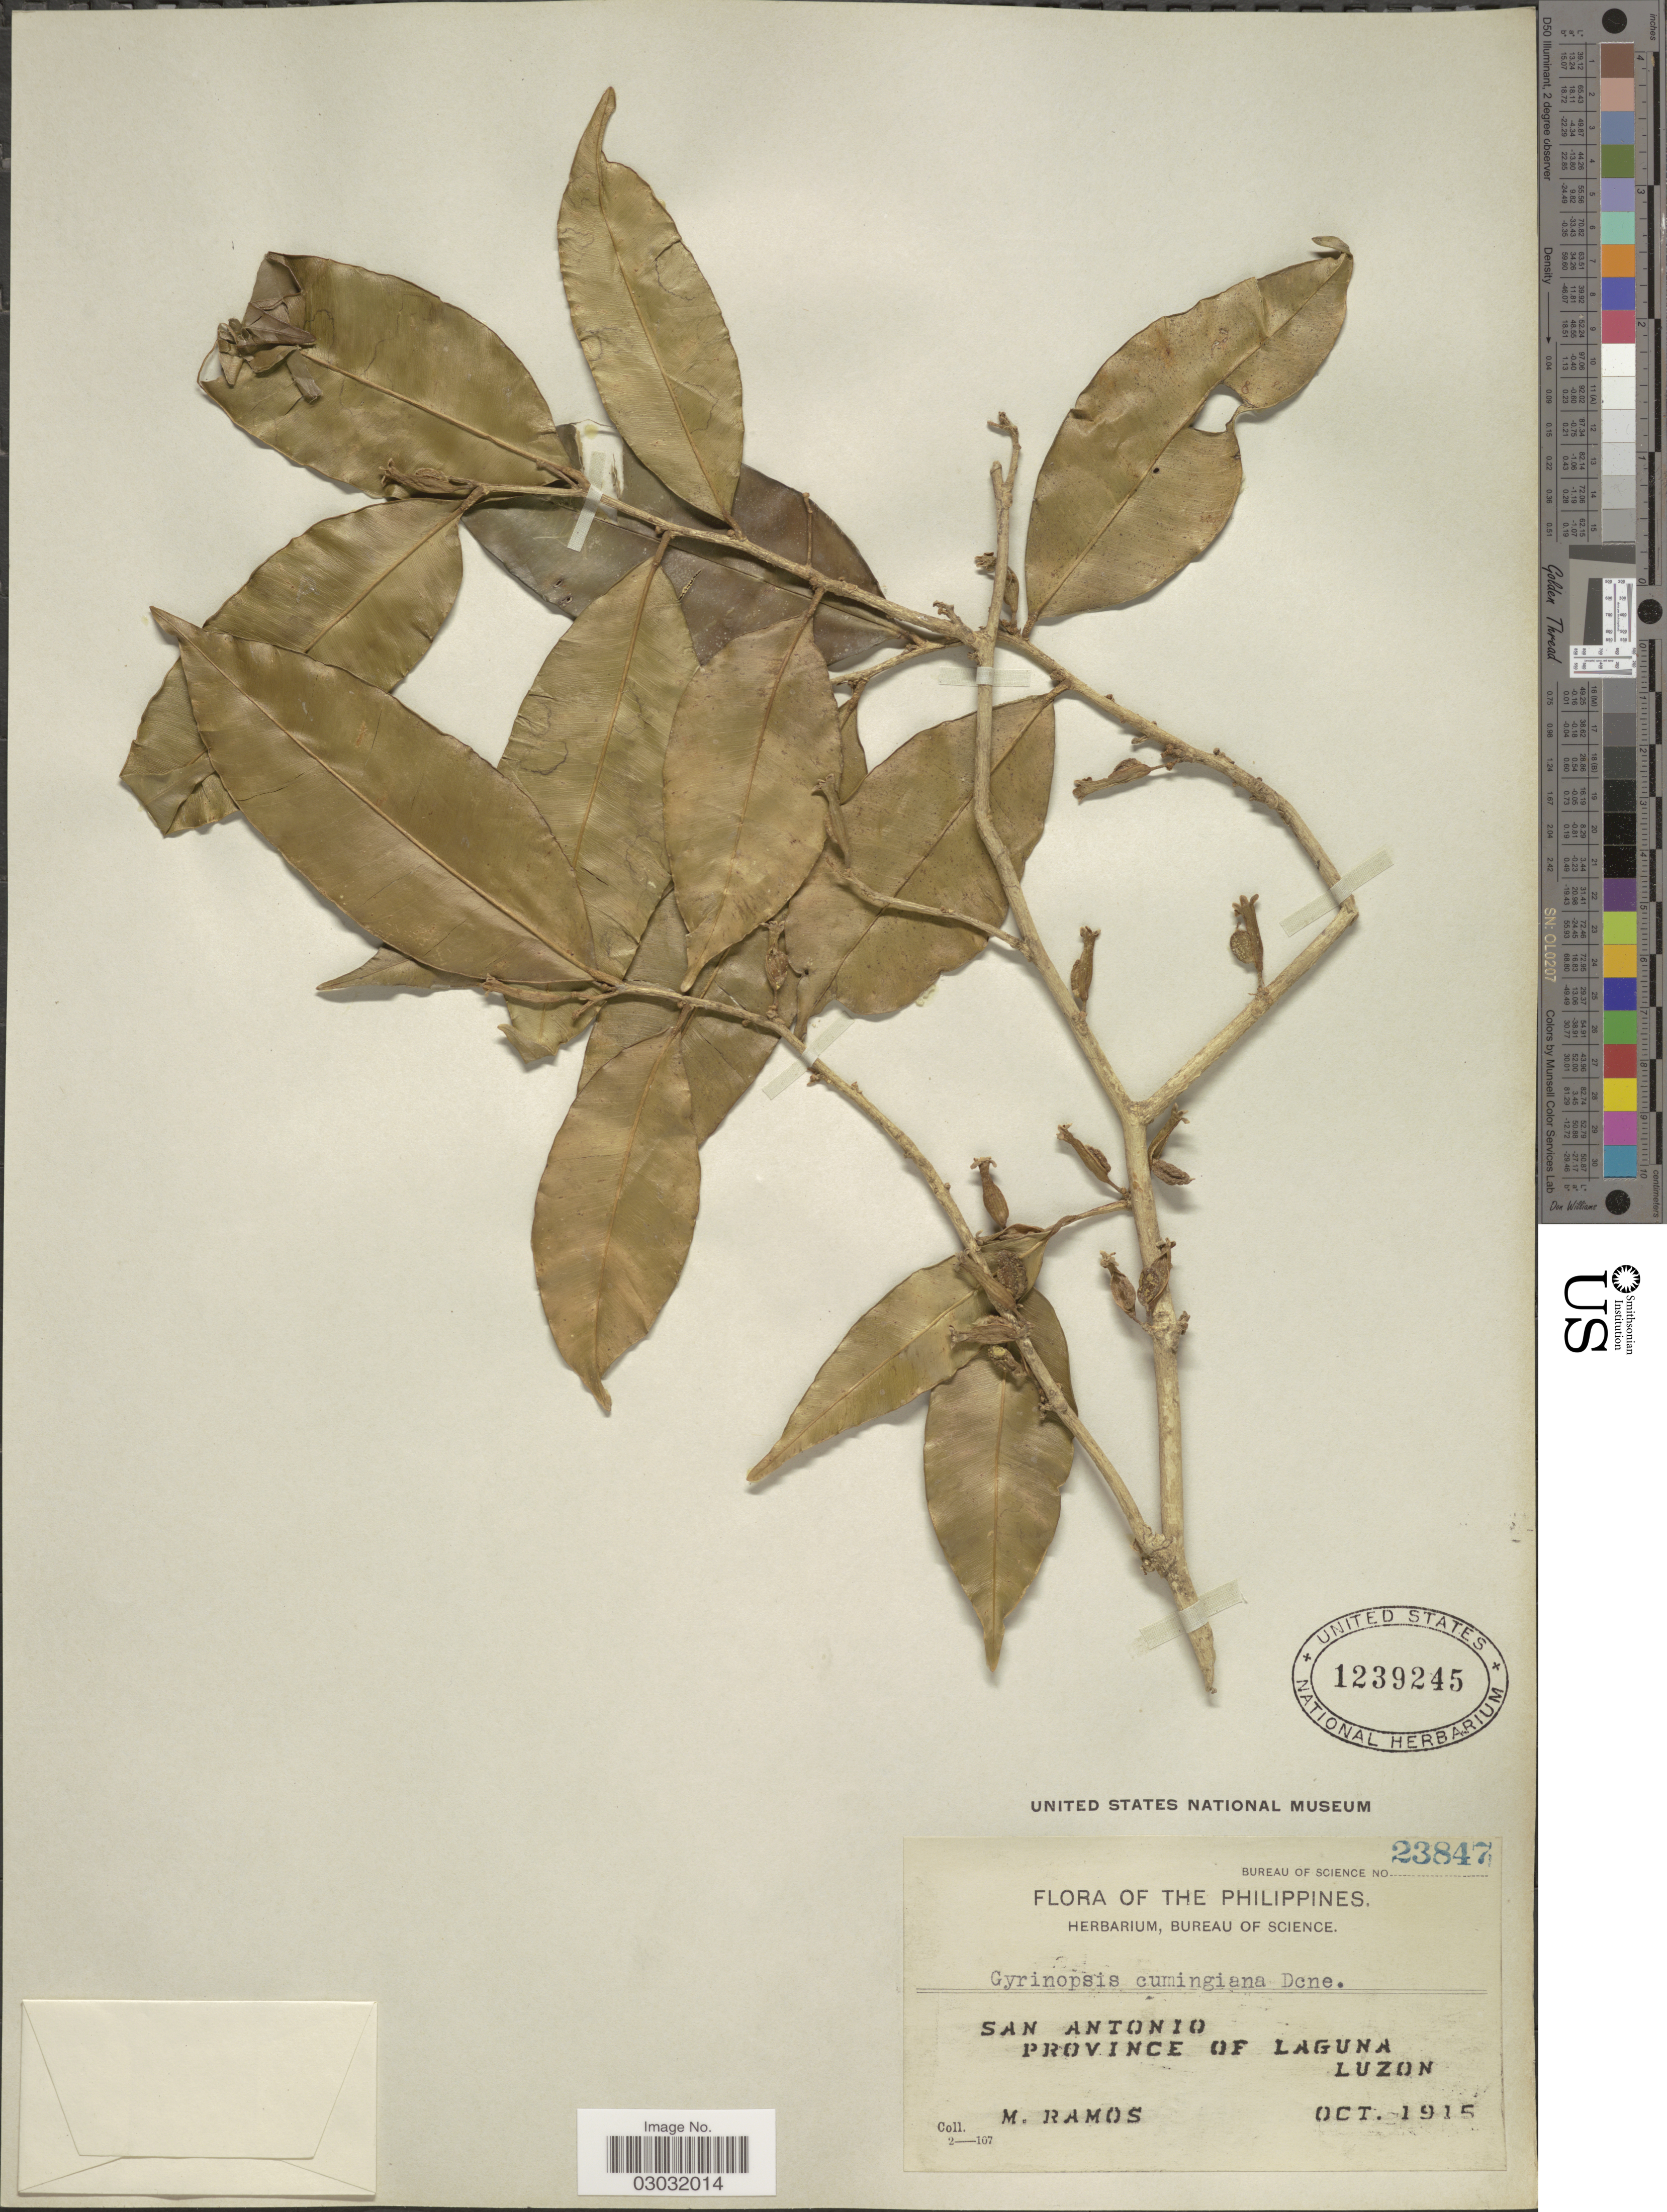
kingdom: Plantae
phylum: Tracheophyta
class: Magnoliopsida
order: Malvales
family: Thymelaeaceae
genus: Aquilaria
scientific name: Aquilaria cumingiana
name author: (Decne.) Ridl.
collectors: M. Ramos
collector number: Bureau of Science 23847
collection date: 1915-10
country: Philippines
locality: San Antonio, Province of Laguna, Luzon.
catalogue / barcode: US 1239245